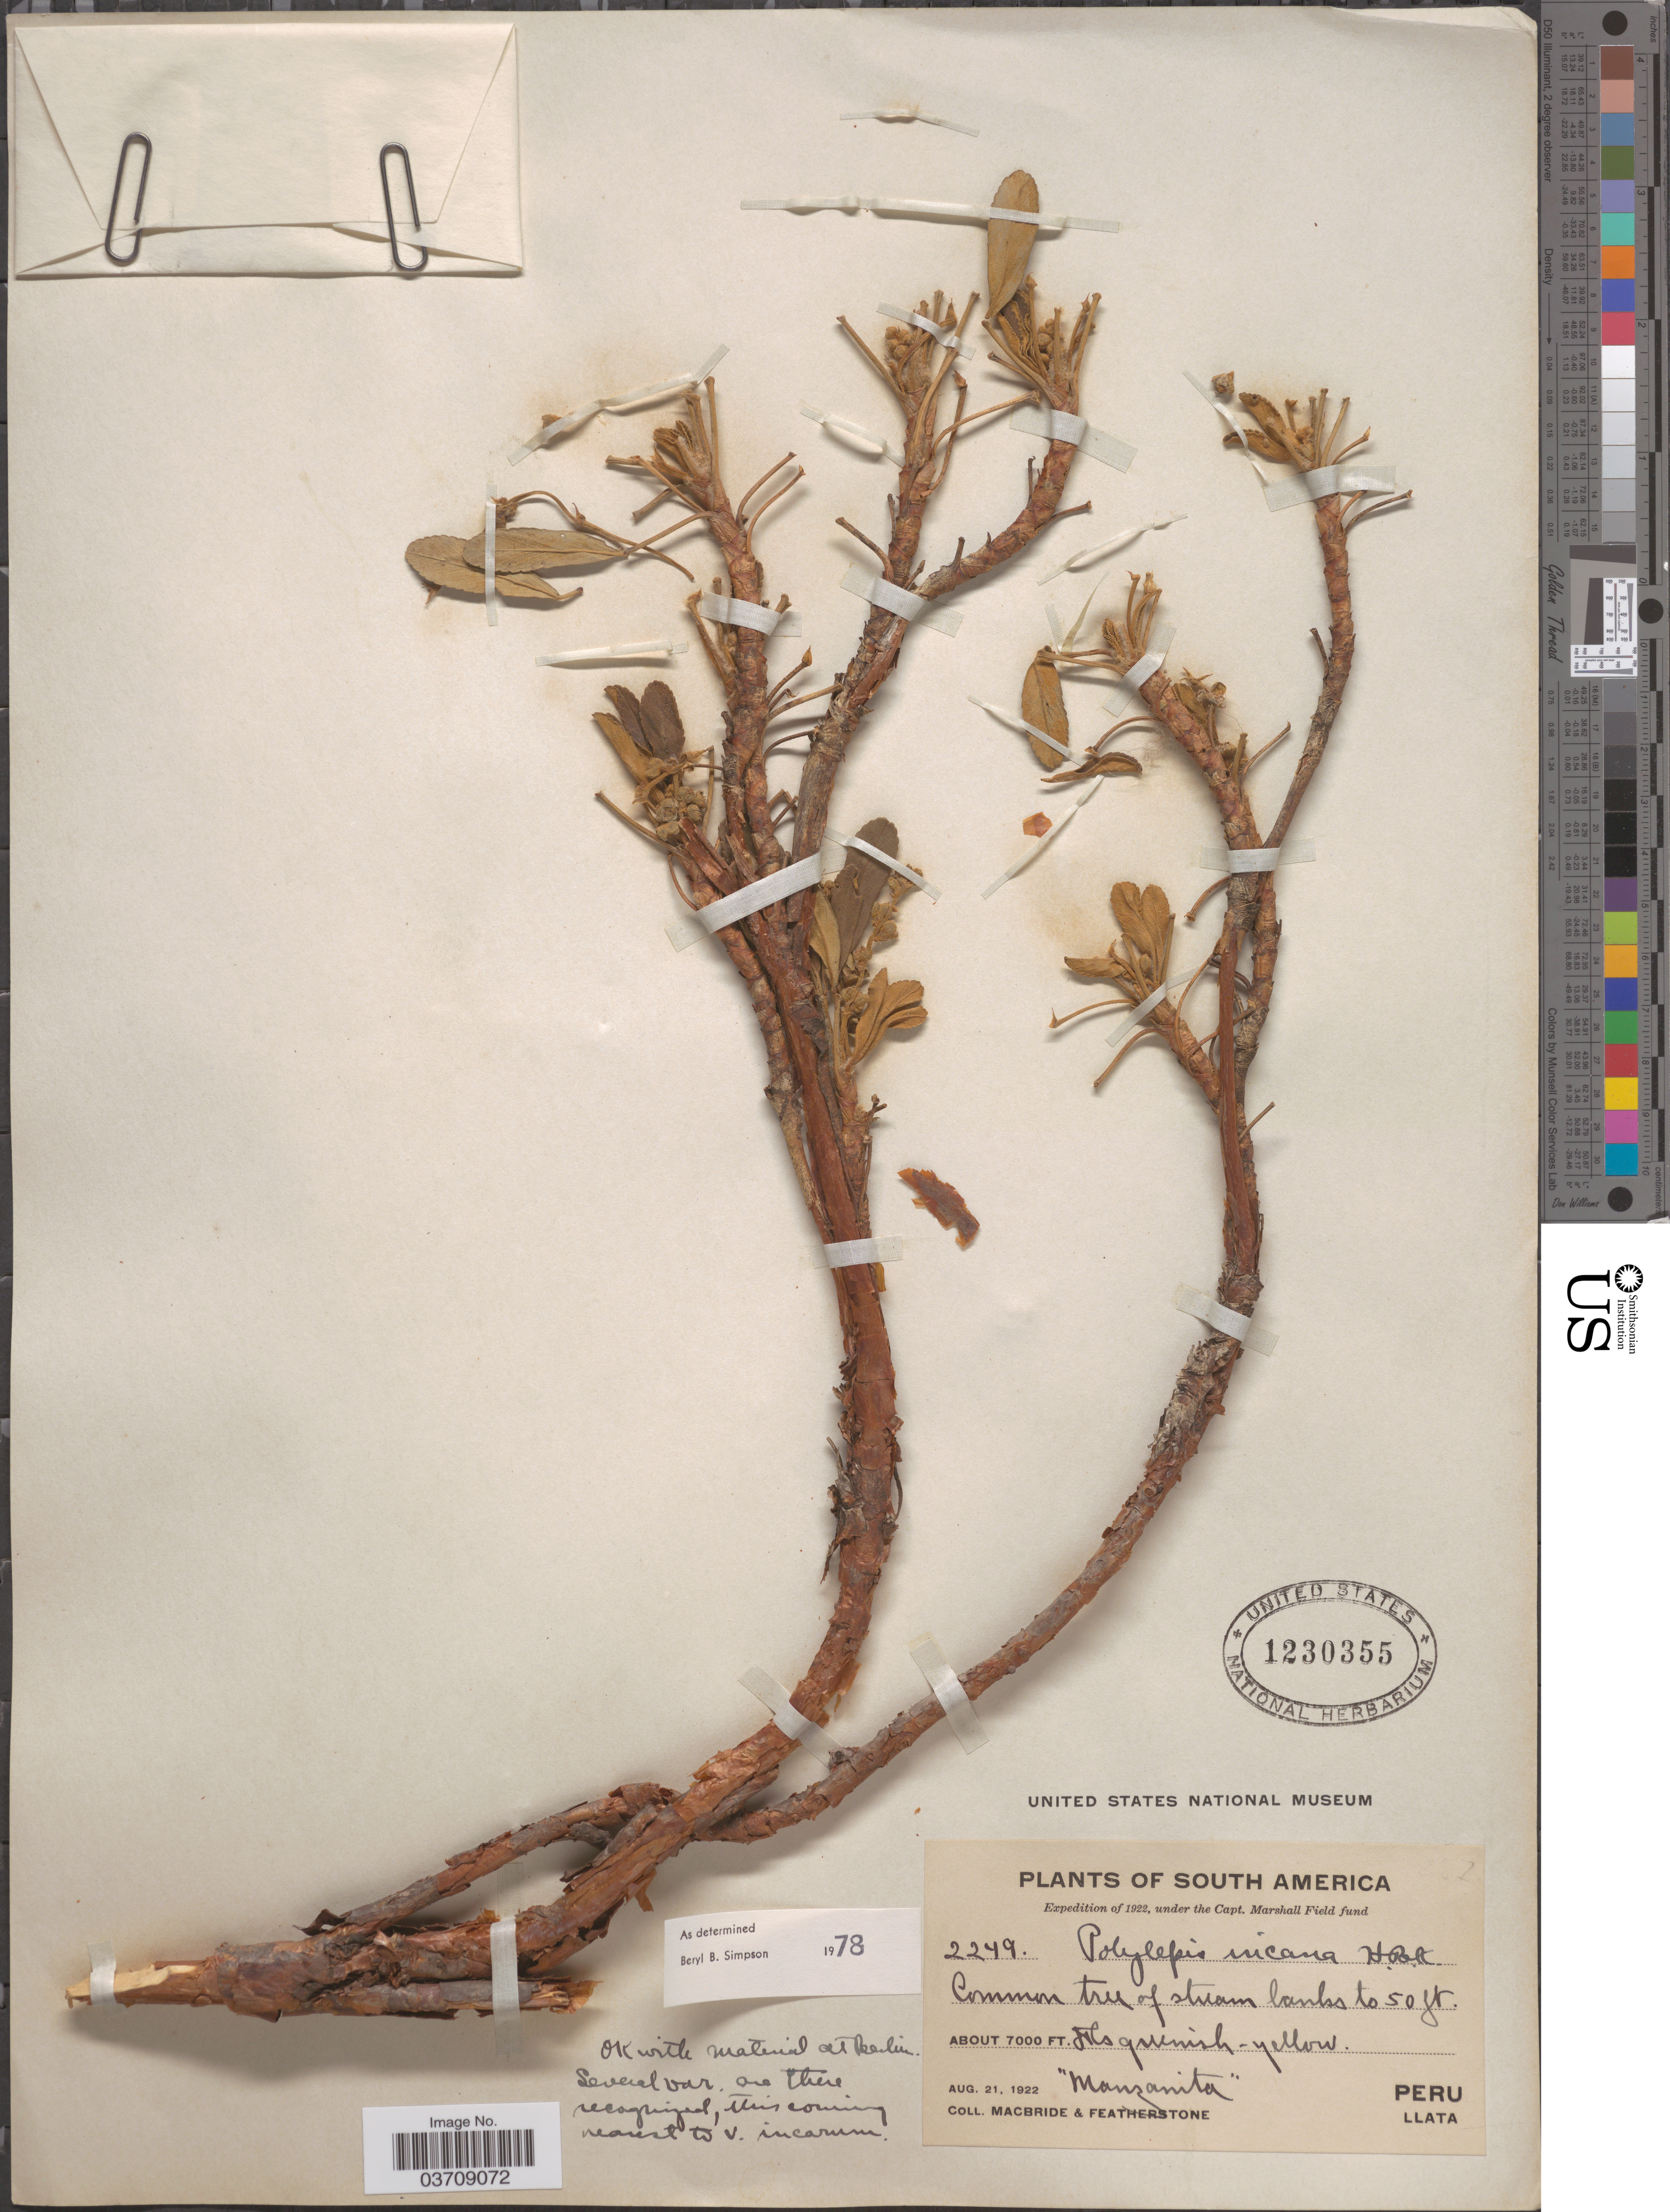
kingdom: Plantae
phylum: Tracheophyta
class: Magnoliopsida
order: Rosales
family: Rosaceae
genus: Polylepis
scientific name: Polylepis incana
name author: Kunth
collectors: Macbride, -- & -. Featherstone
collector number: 2249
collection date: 1922-08-21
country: Peru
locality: Llata.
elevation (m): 2134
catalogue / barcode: US 1230355